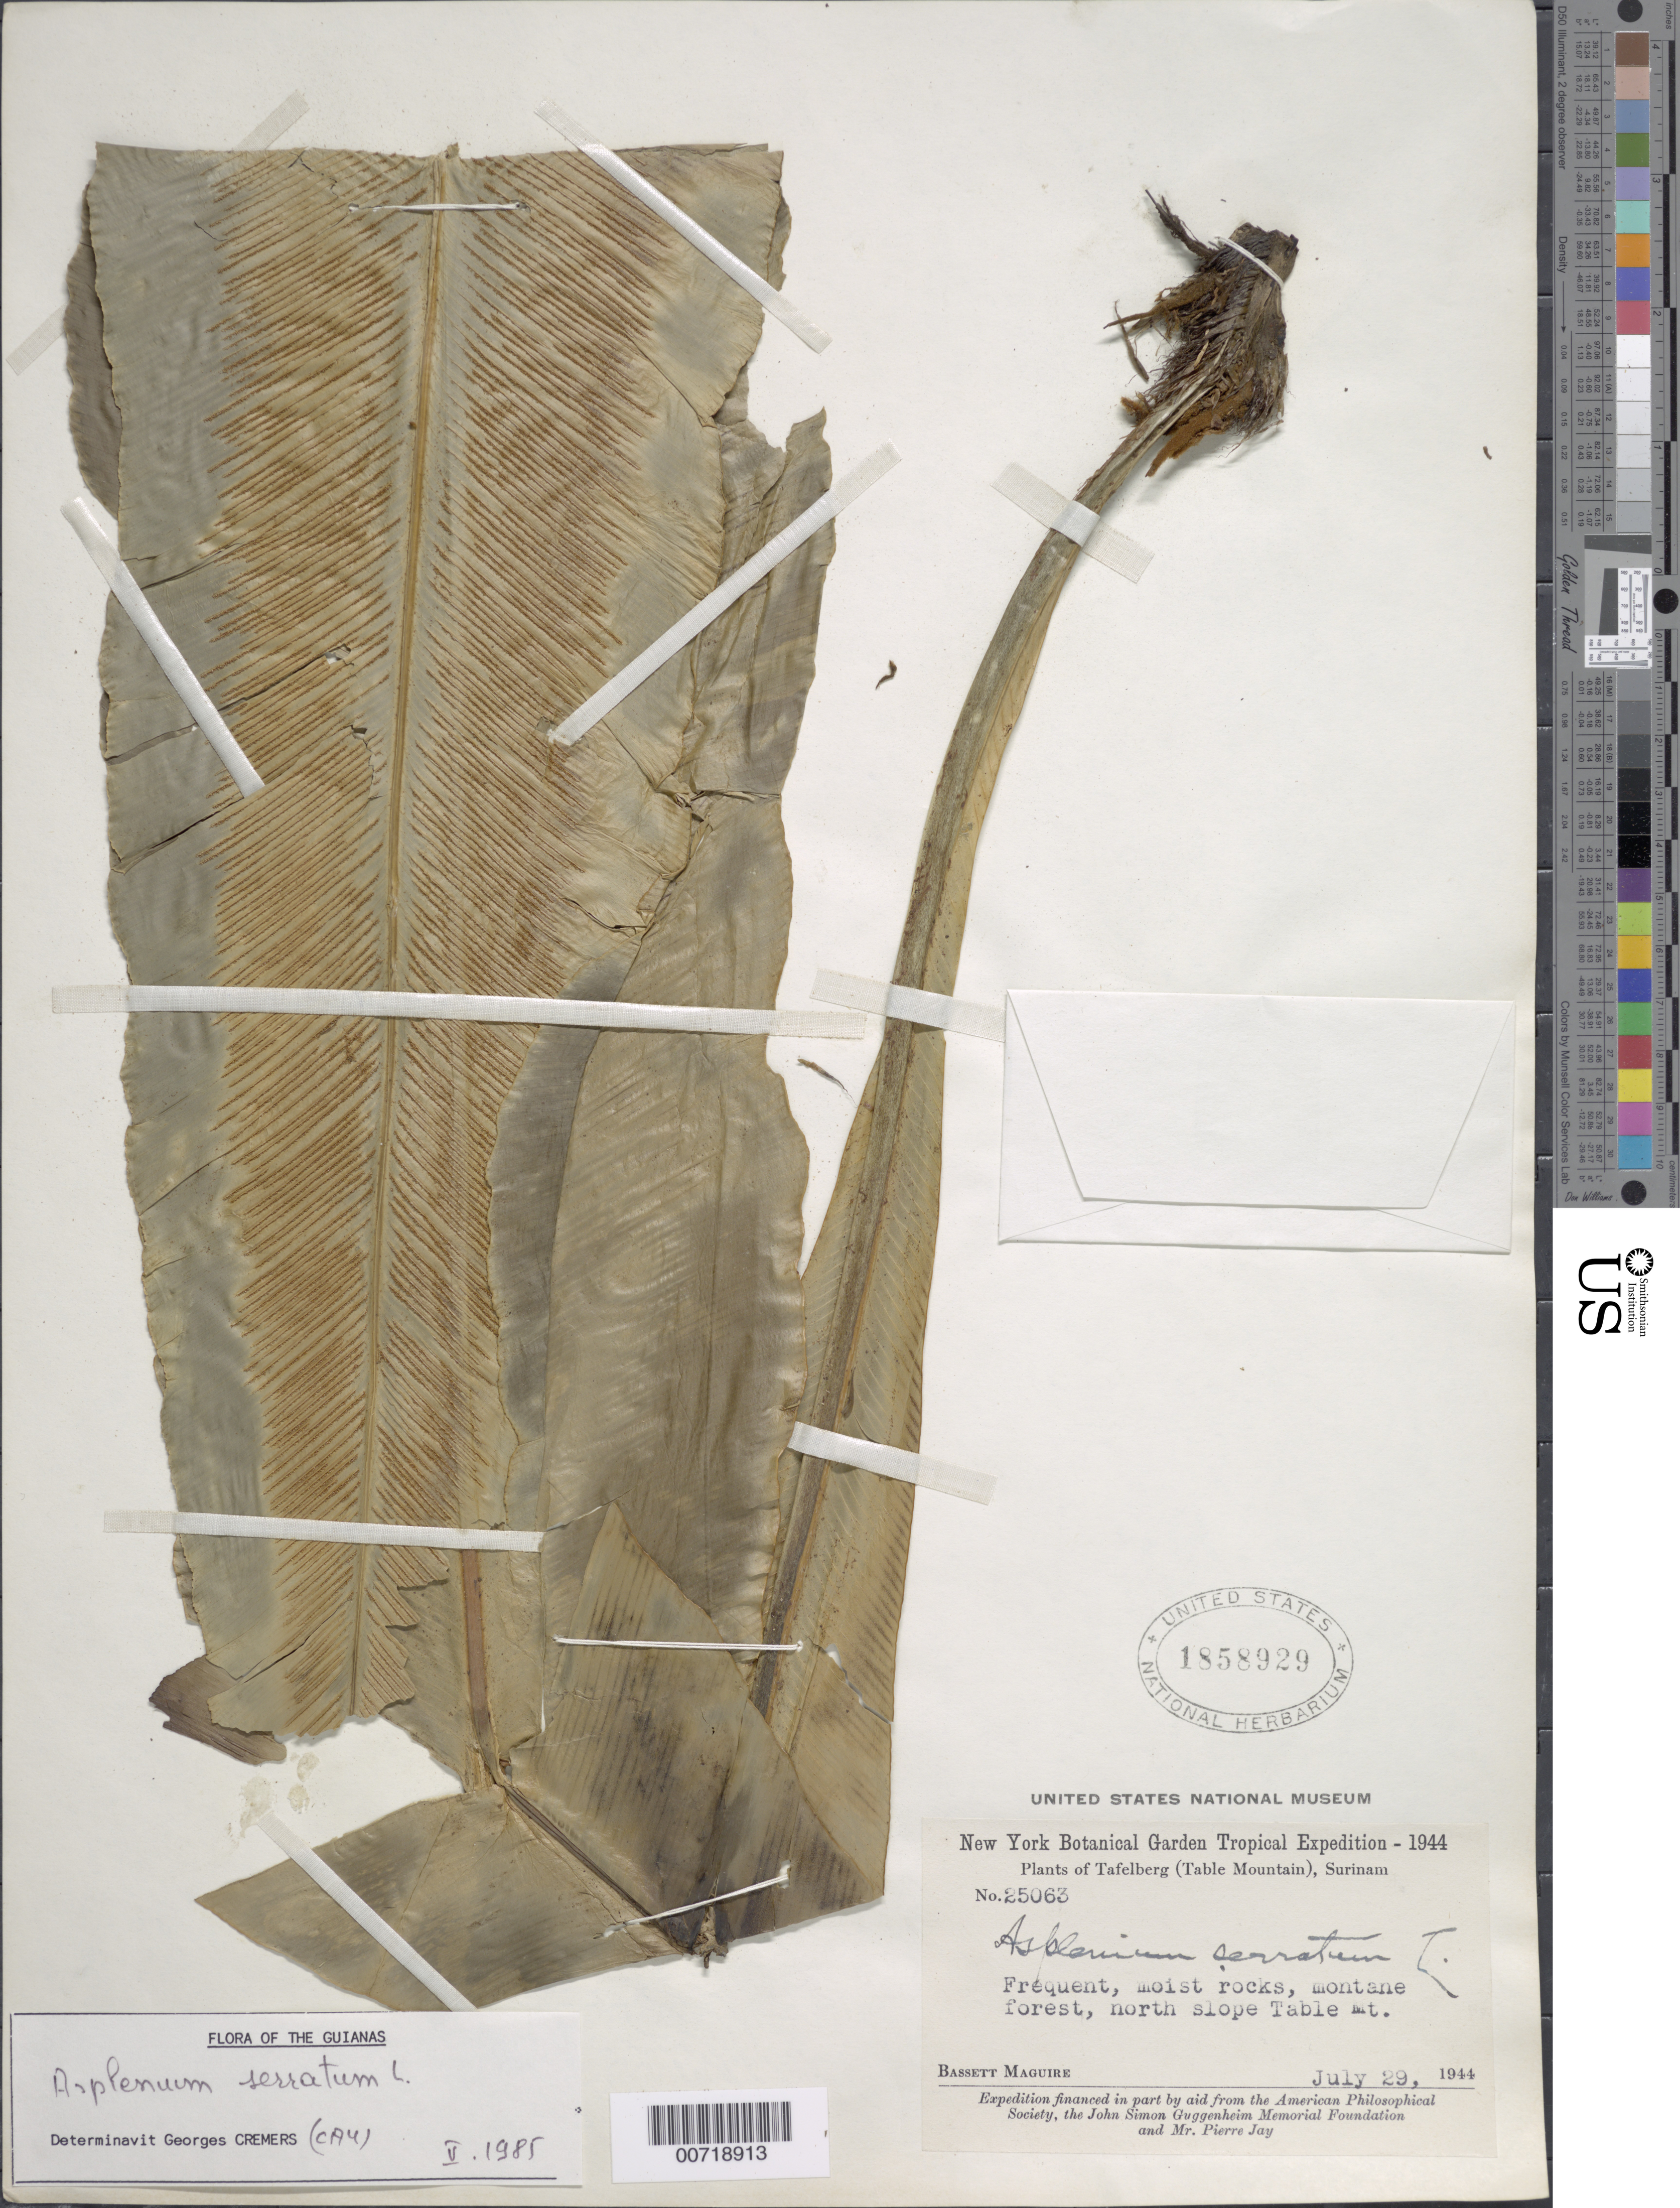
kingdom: Plantae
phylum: Tracheophyta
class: Polypodiopsida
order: Polypodiales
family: Aspleniaceae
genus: Asplenium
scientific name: Asplenium serratum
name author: L.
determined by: Cremers, Georges A.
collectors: B. Maguire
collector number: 25063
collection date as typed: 29-Jul-44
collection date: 1944-07-29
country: Suriname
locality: Tafelberg (Table Mountain), north slopes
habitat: Moist rocks, montane forest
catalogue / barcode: US 1858929